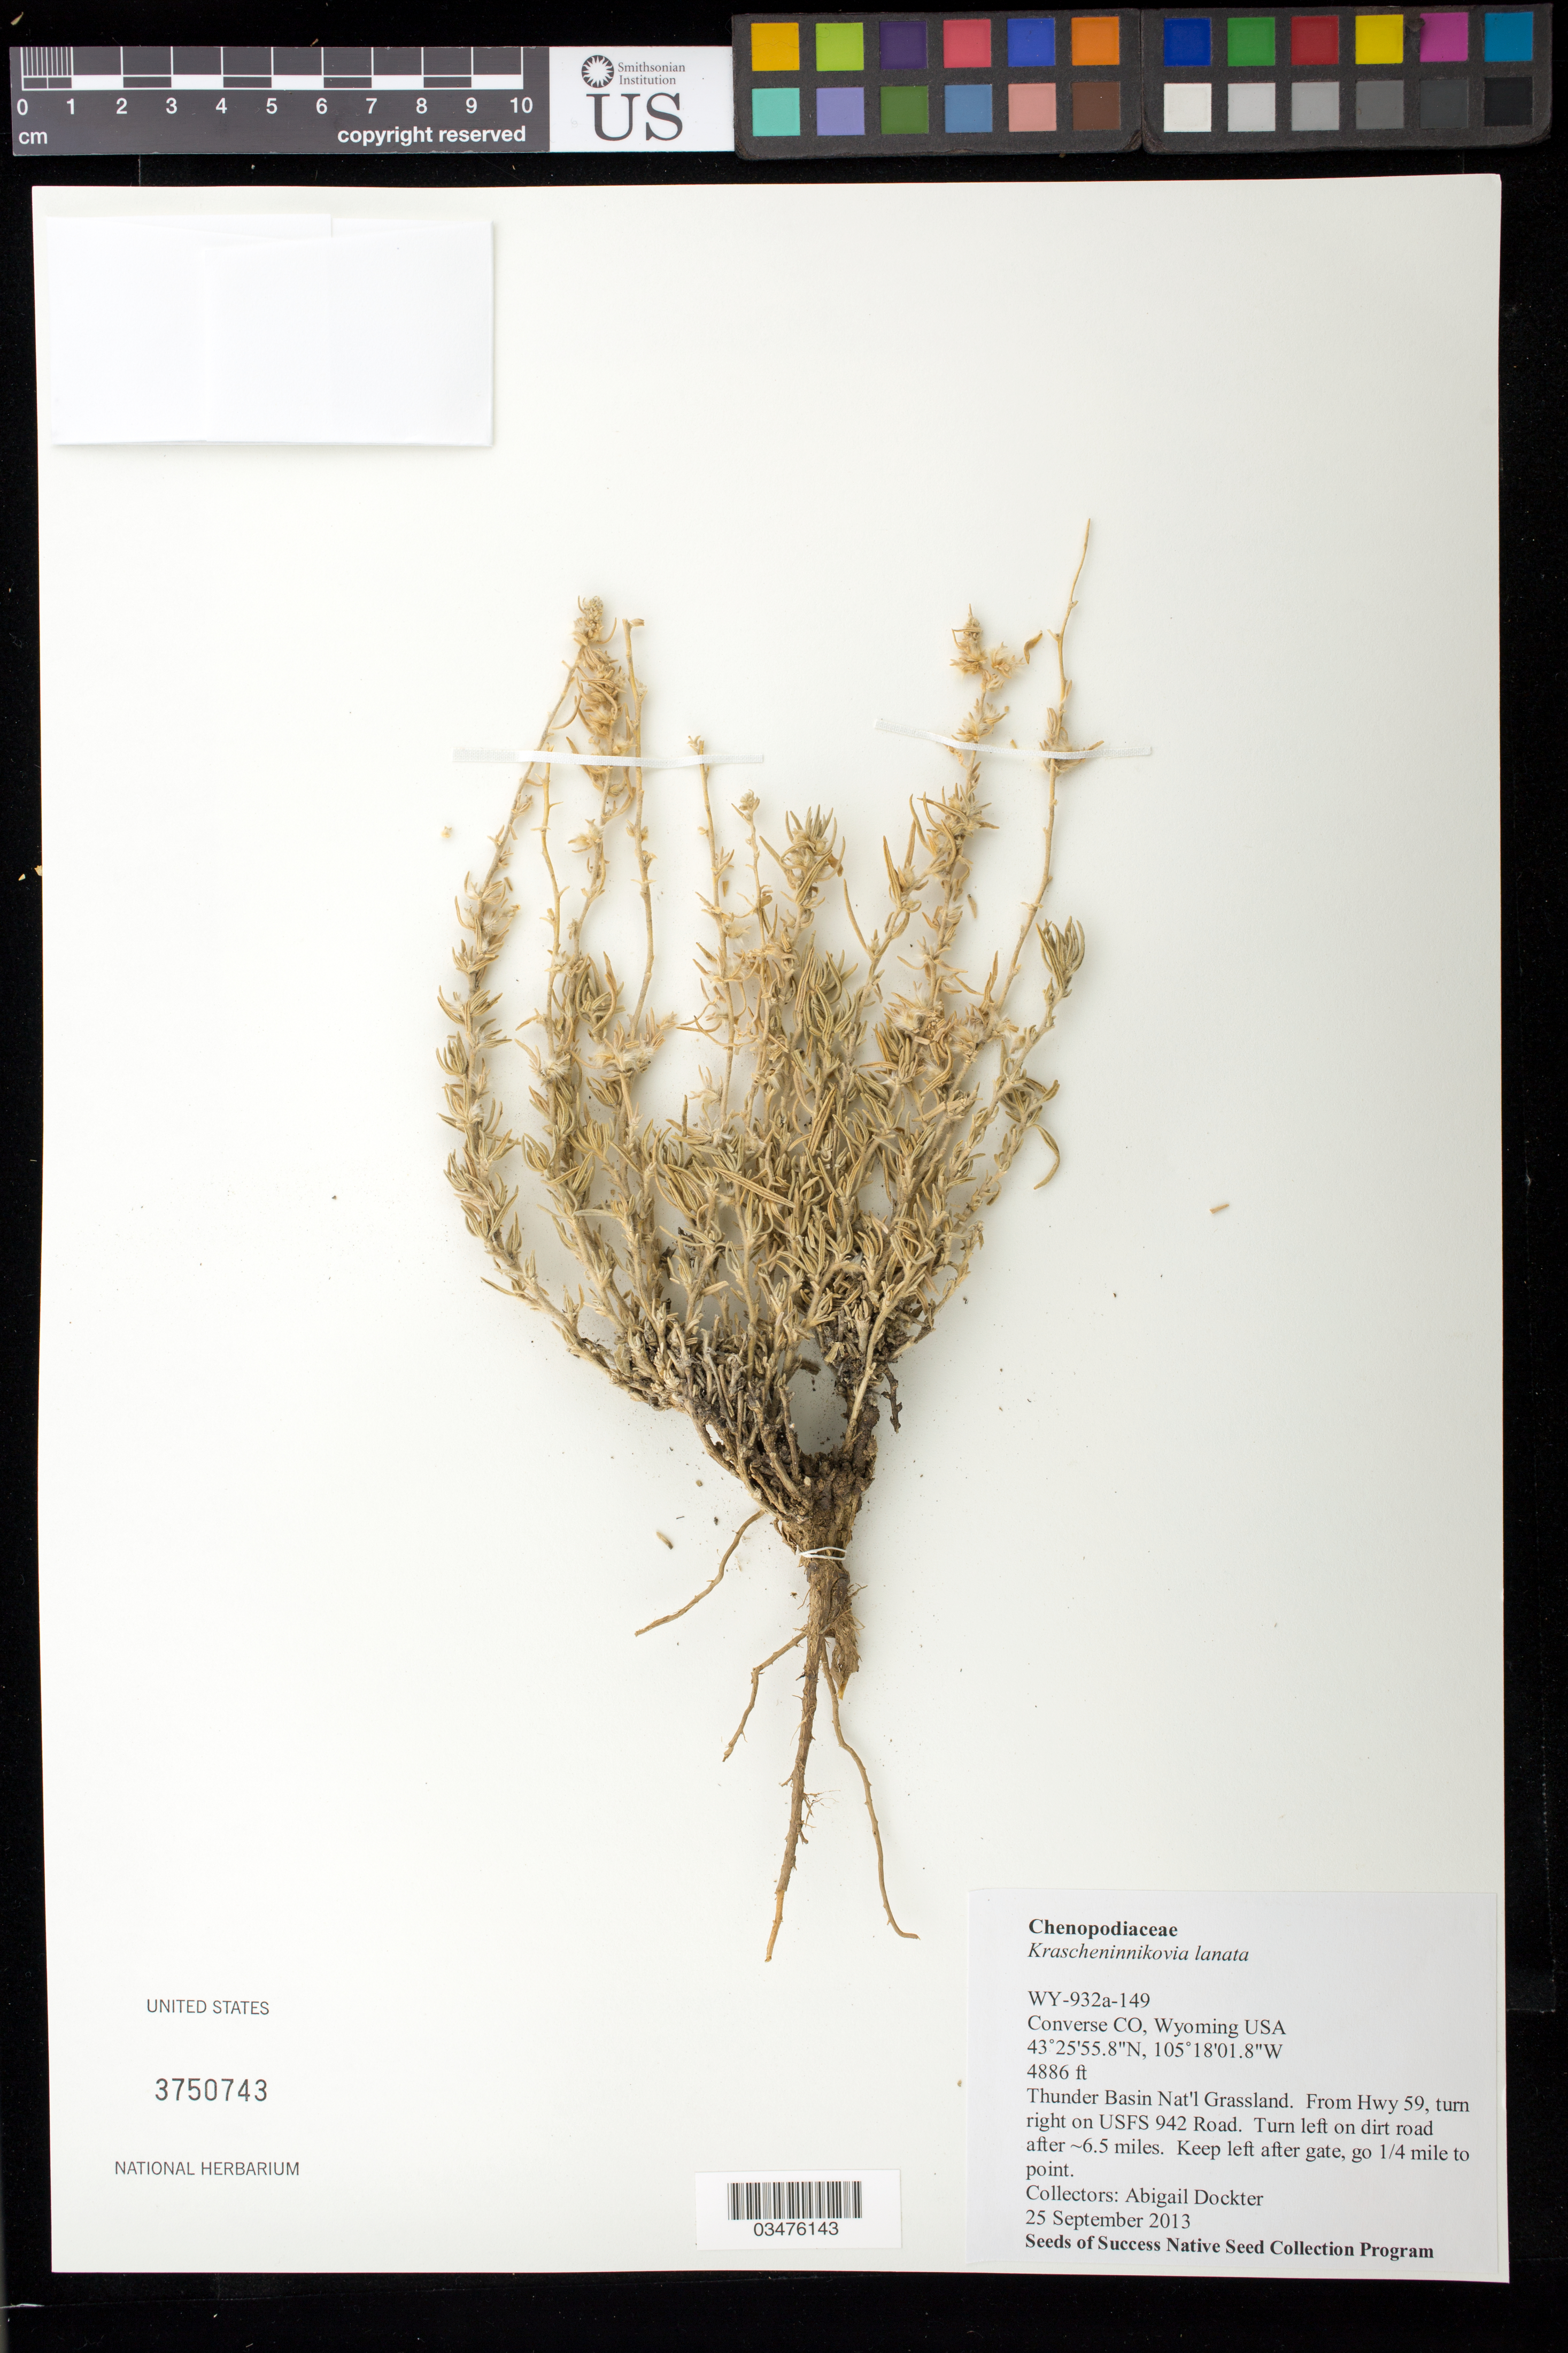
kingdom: Plantae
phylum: Tracheophyta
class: Magnoliopsida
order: Caryophyllales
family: Amaranthaceae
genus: Krascheninnikovia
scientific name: Krascheninnikovia lanata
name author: (Pursh) A. Meeuse & A.Smit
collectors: A. Dockter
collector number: WY932A-149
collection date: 2013-09-25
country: United States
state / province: Wyoming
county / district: Converse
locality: Thunder Basin National Grasslands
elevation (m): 1489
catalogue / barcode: US 3750743